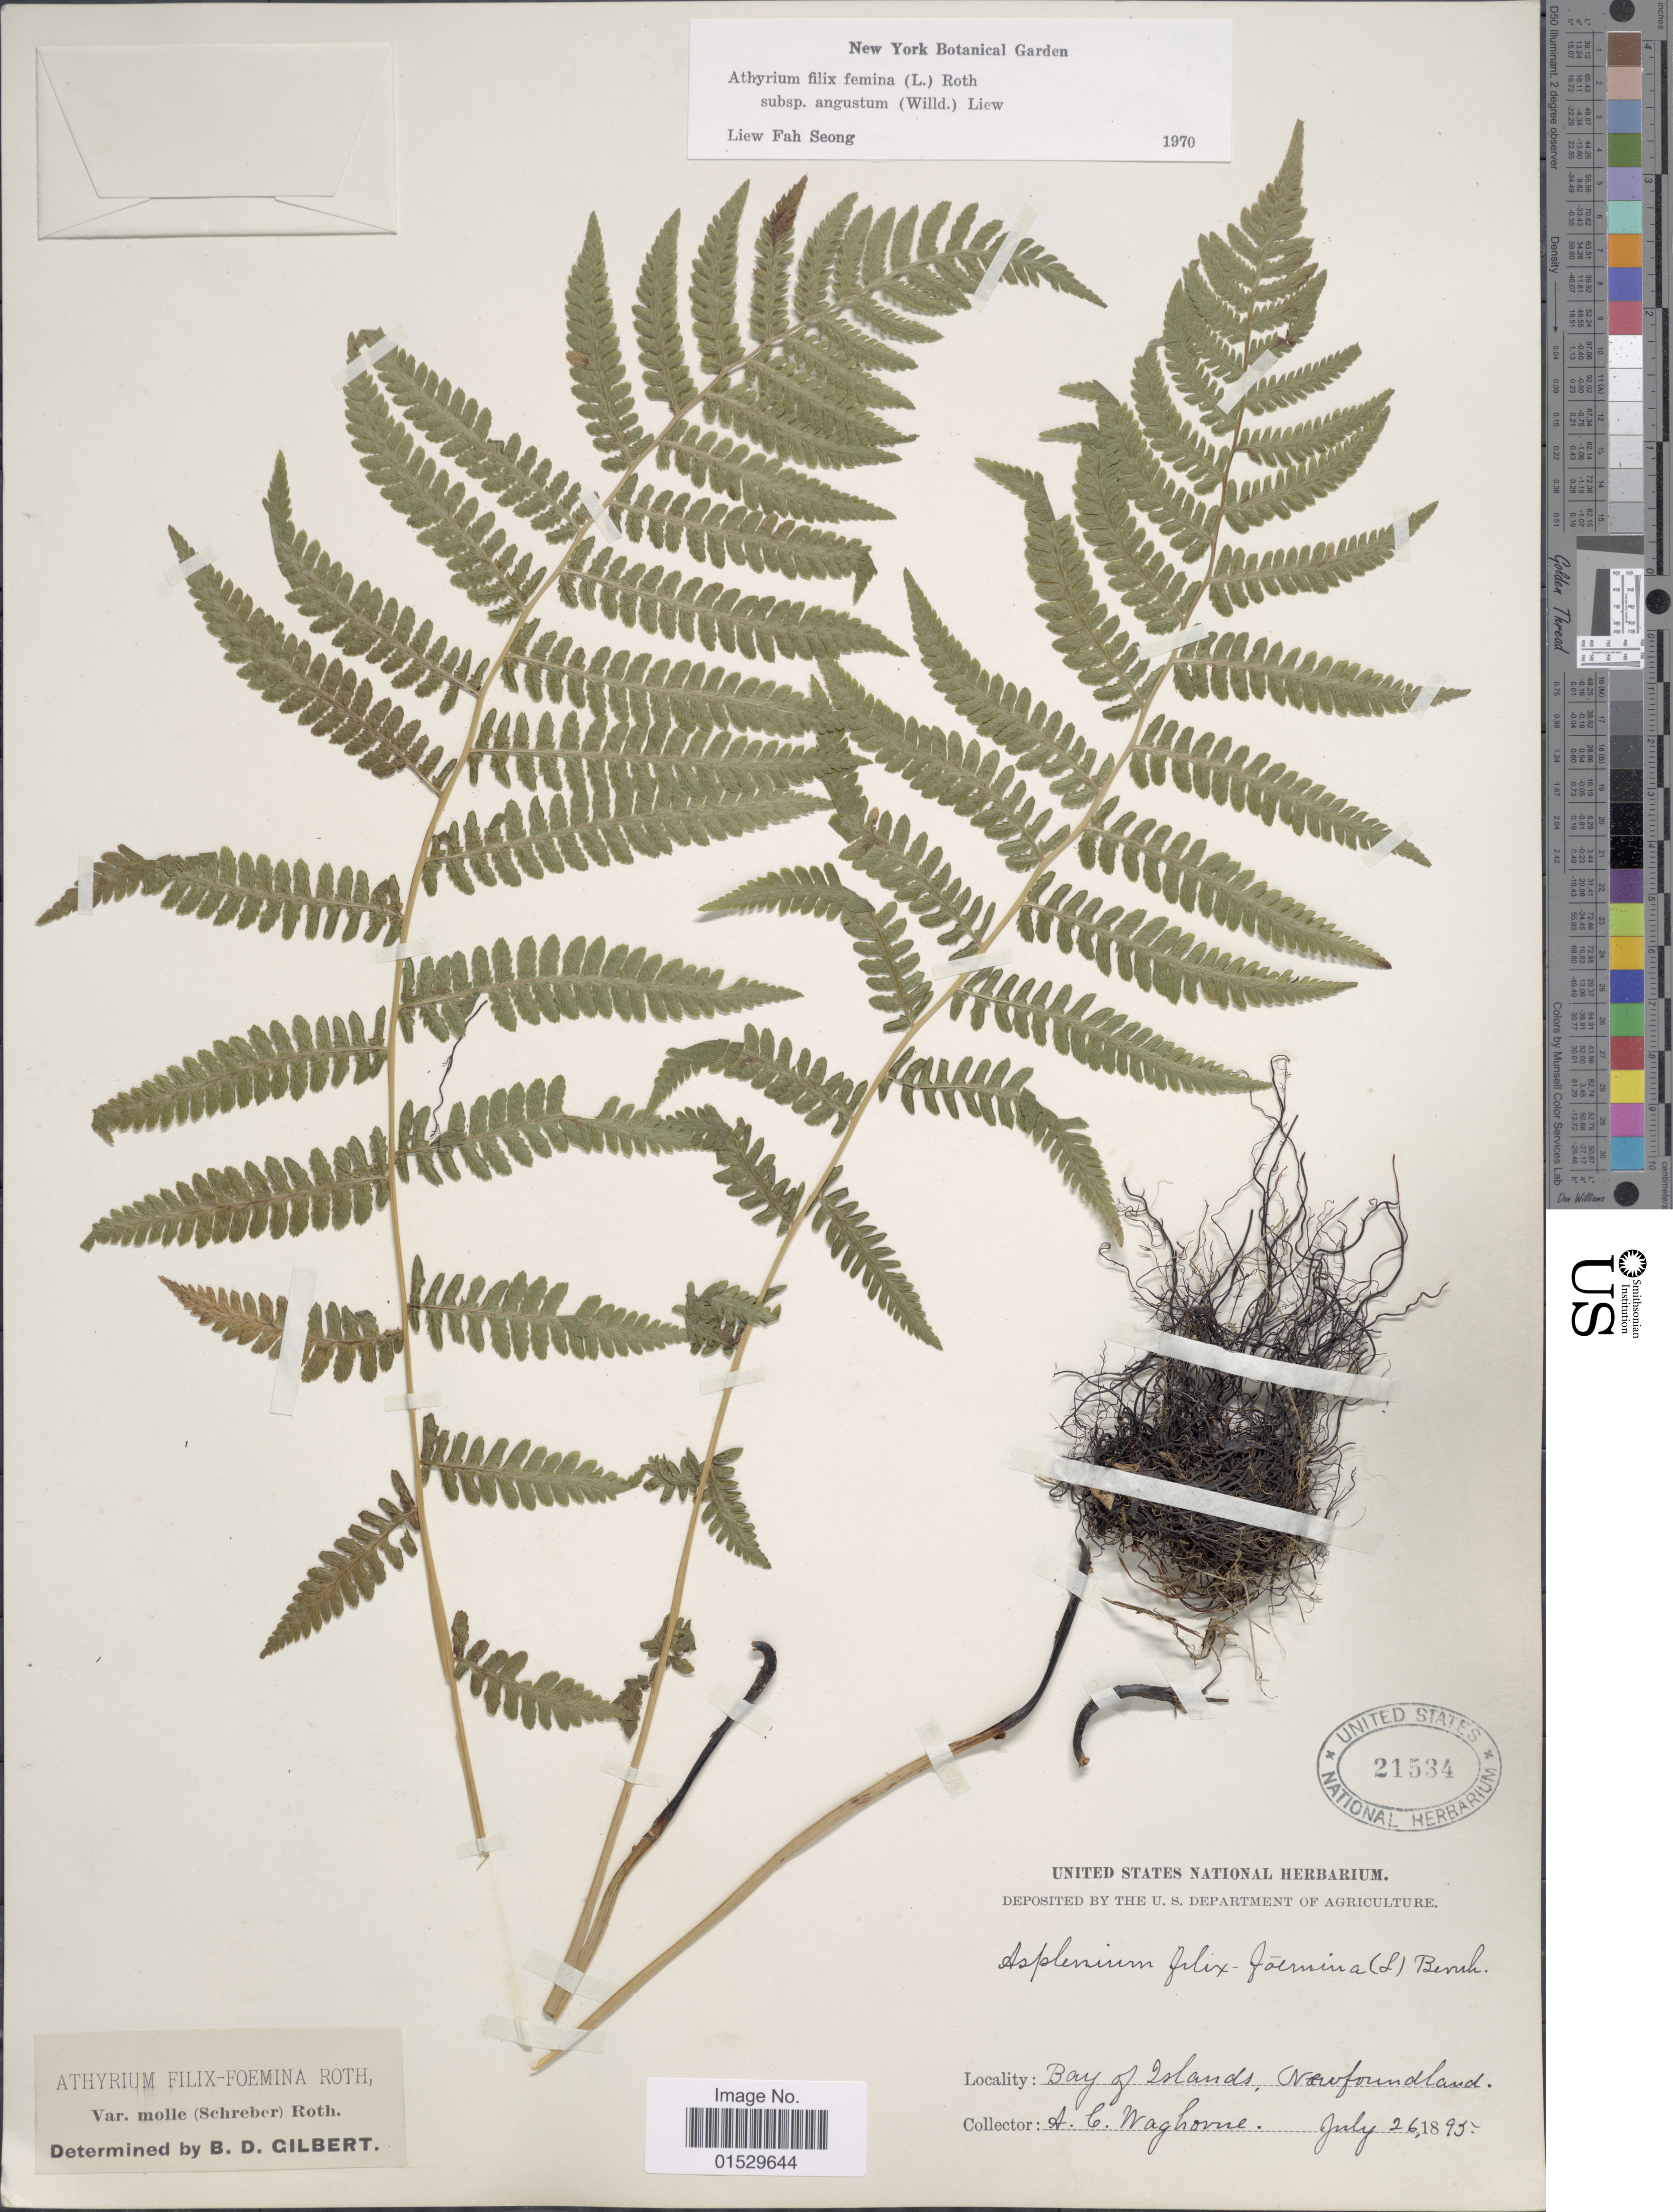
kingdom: Plantae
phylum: Tracheophyta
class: Polypodiopsida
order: Polypodiales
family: Athyriaceae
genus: Athyrium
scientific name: Athyrium filix-femina subsp. angustatum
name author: (Willd.) R.T. Clausen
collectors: A. Waghorne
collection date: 1895-07-26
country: Canada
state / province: Newfoundland and Labrador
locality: Bay of Islands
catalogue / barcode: US 21534